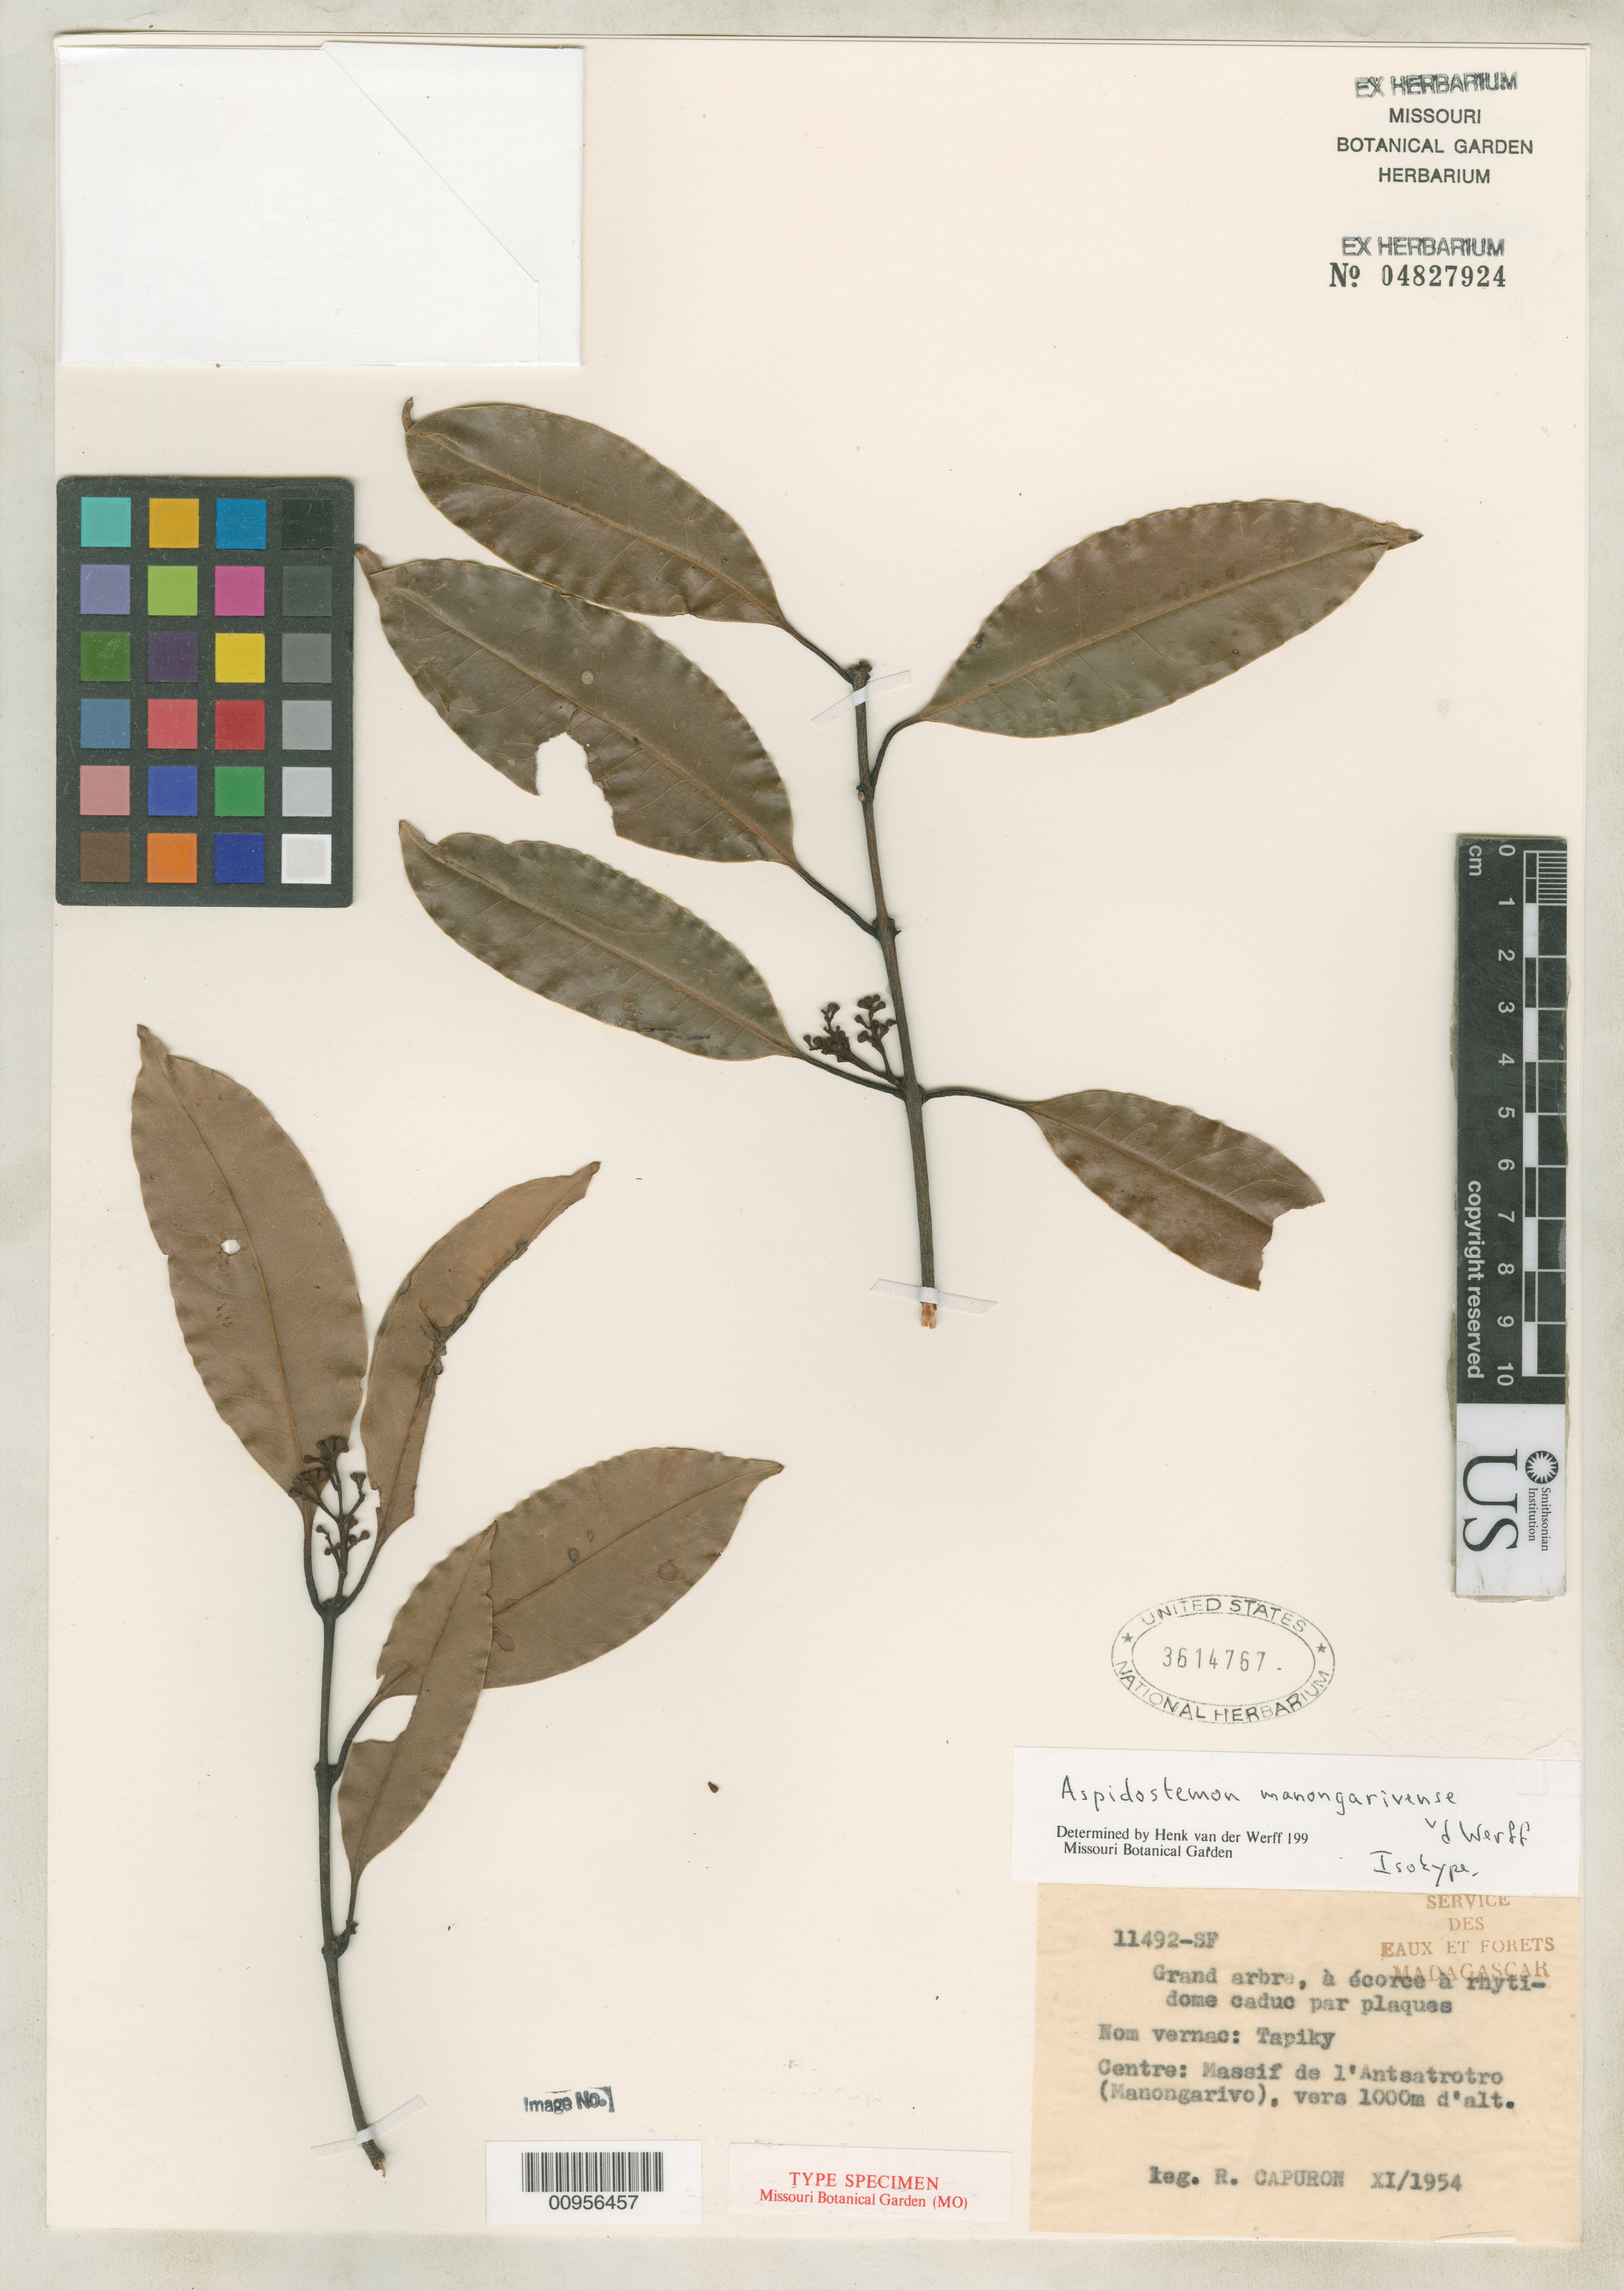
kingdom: Plantae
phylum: Tracheophyta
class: Magnoliopsida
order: Laurales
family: Lauraceae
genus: Aspidostemon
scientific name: Aspidostemon manongarivense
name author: van der Werff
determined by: van der Werff, H., (MO), Missouri Botanical Garden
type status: Isotype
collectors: R. Capuron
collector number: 11492-SF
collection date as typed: Nov 1954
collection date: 1954-11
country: Madagascar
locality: Centre: Massif de l'Antsatrotro (Manongarivo).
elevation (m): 1000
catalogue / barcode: US 3614767